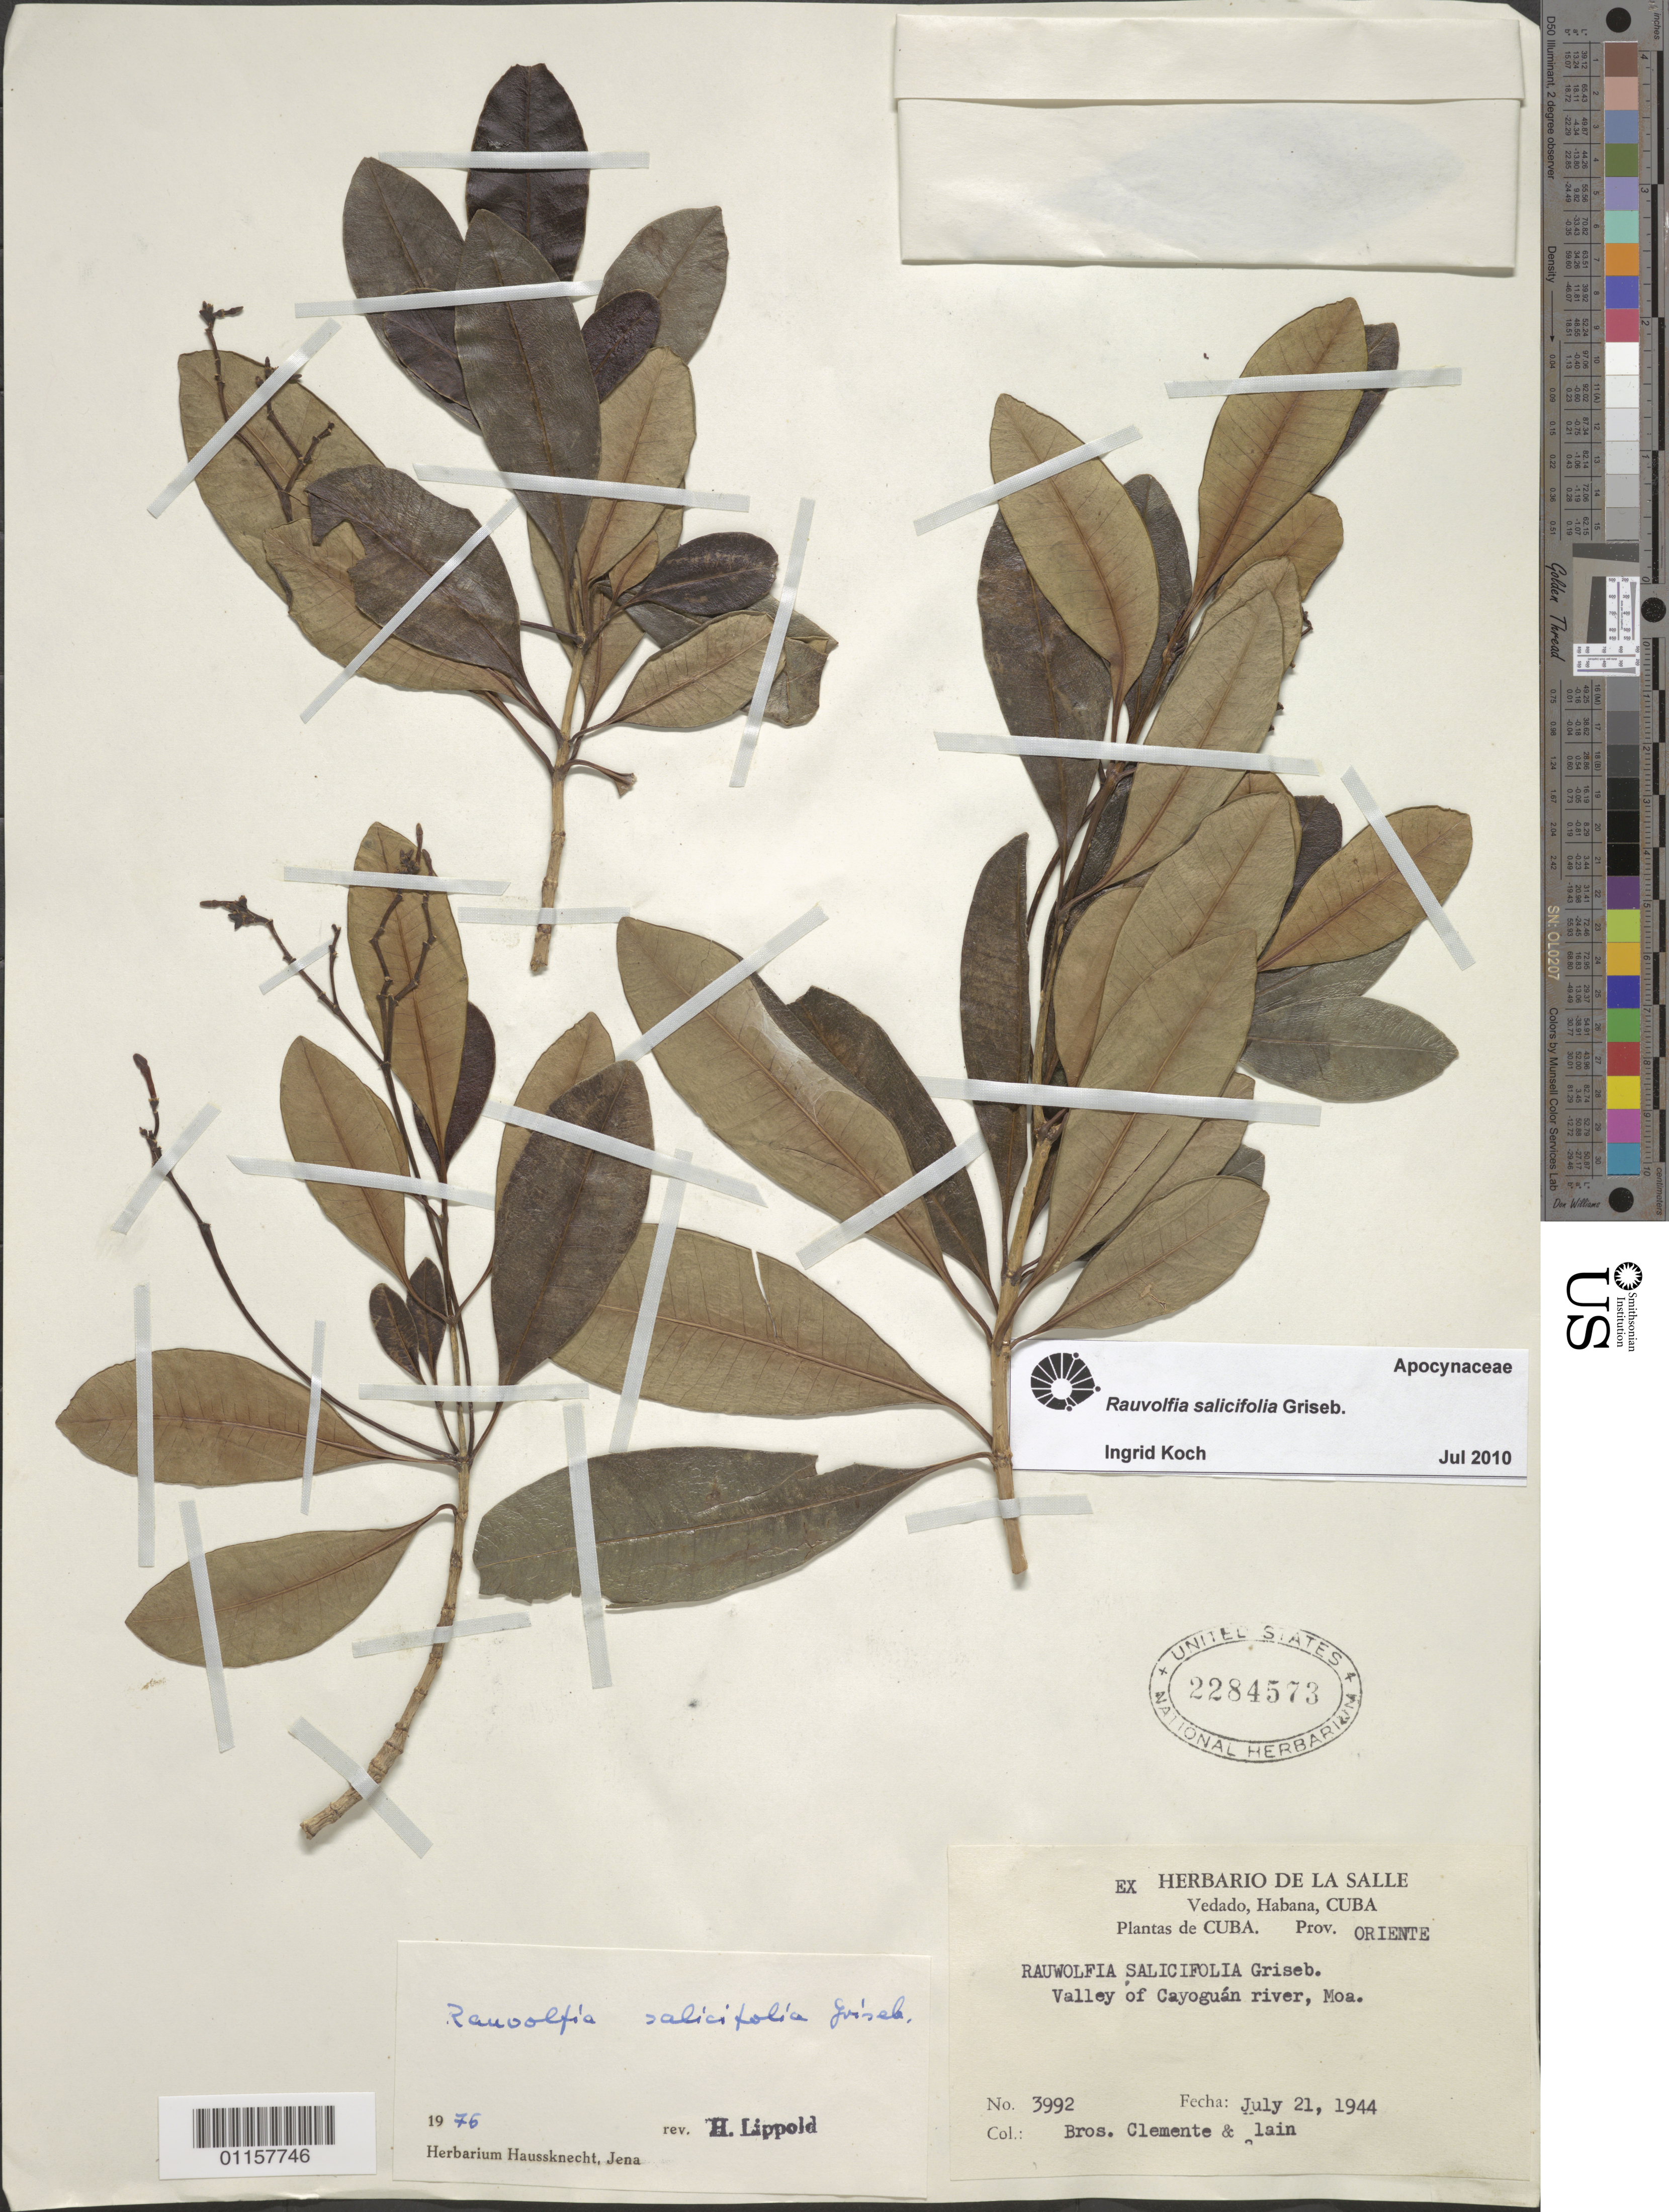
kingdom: Plantae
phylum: Tracheophyta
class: Magnoliopsida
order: Gentianales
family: Apocynaceae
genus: Rauvolfia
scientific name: Rauvolfia salicifolia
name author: Griseb.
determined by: Koch, I.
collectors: Bro. Clemente & A. H. Liogier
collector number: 3992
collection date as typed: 21 Jul 1944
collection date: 1944-07-21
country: Cuba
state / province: Oriente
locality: Oriente Prov. Cayoguán River valley, Moa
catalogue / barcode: US 2284573